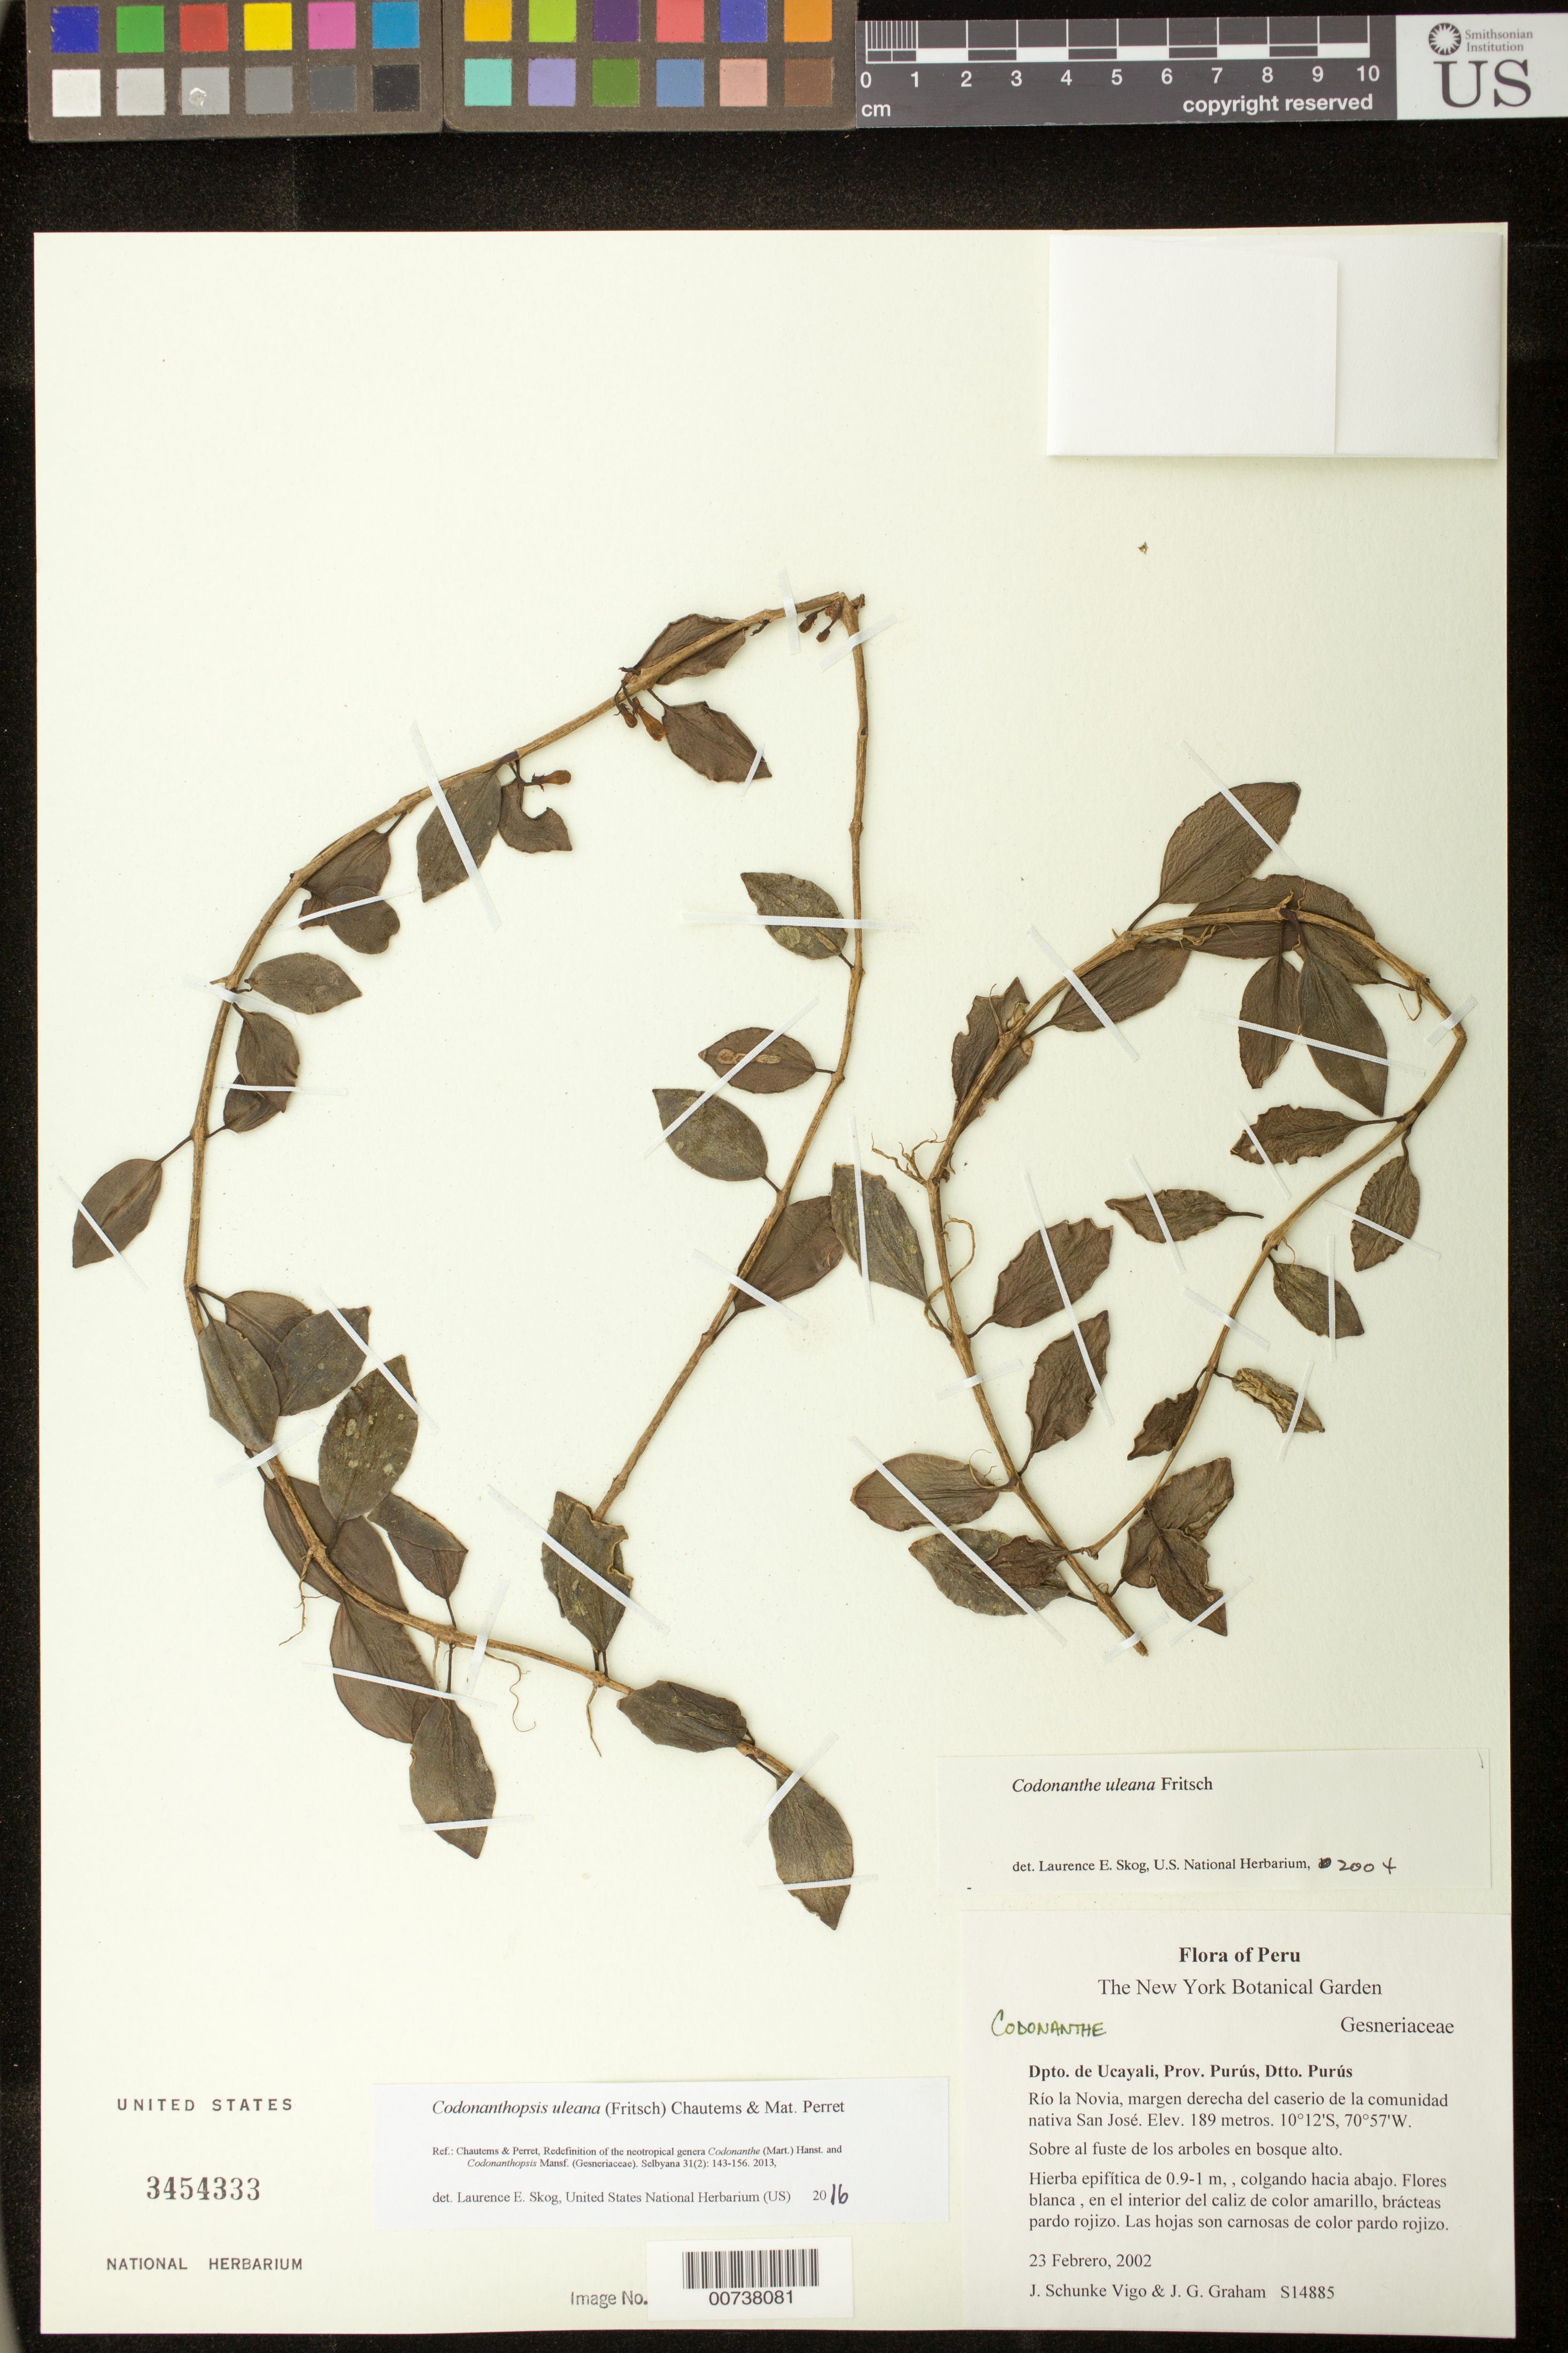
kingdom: Plantae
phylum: Tracheophyta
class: Magnoliopsida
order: Lamiales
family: Gesneriaceae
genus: Codonanthopsis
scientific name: Codonanthopsis uleana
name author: (Fritsch) Chautems & Mat.Perret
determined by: Skog, Laurence E.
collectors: J. Schunke Vigo & J. G. Graham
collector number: S 14885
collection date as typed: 23 Feb 2002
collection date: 2002-02-23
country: Peru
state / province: Ucayali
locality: Prov. Purús, Dtto. Purús, Río la Novia, margen derecha del caserio de la comunidad nativa San José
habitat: Sobre al fuste de los arboles en bosque alto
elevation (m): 189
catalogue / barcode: US 3454333